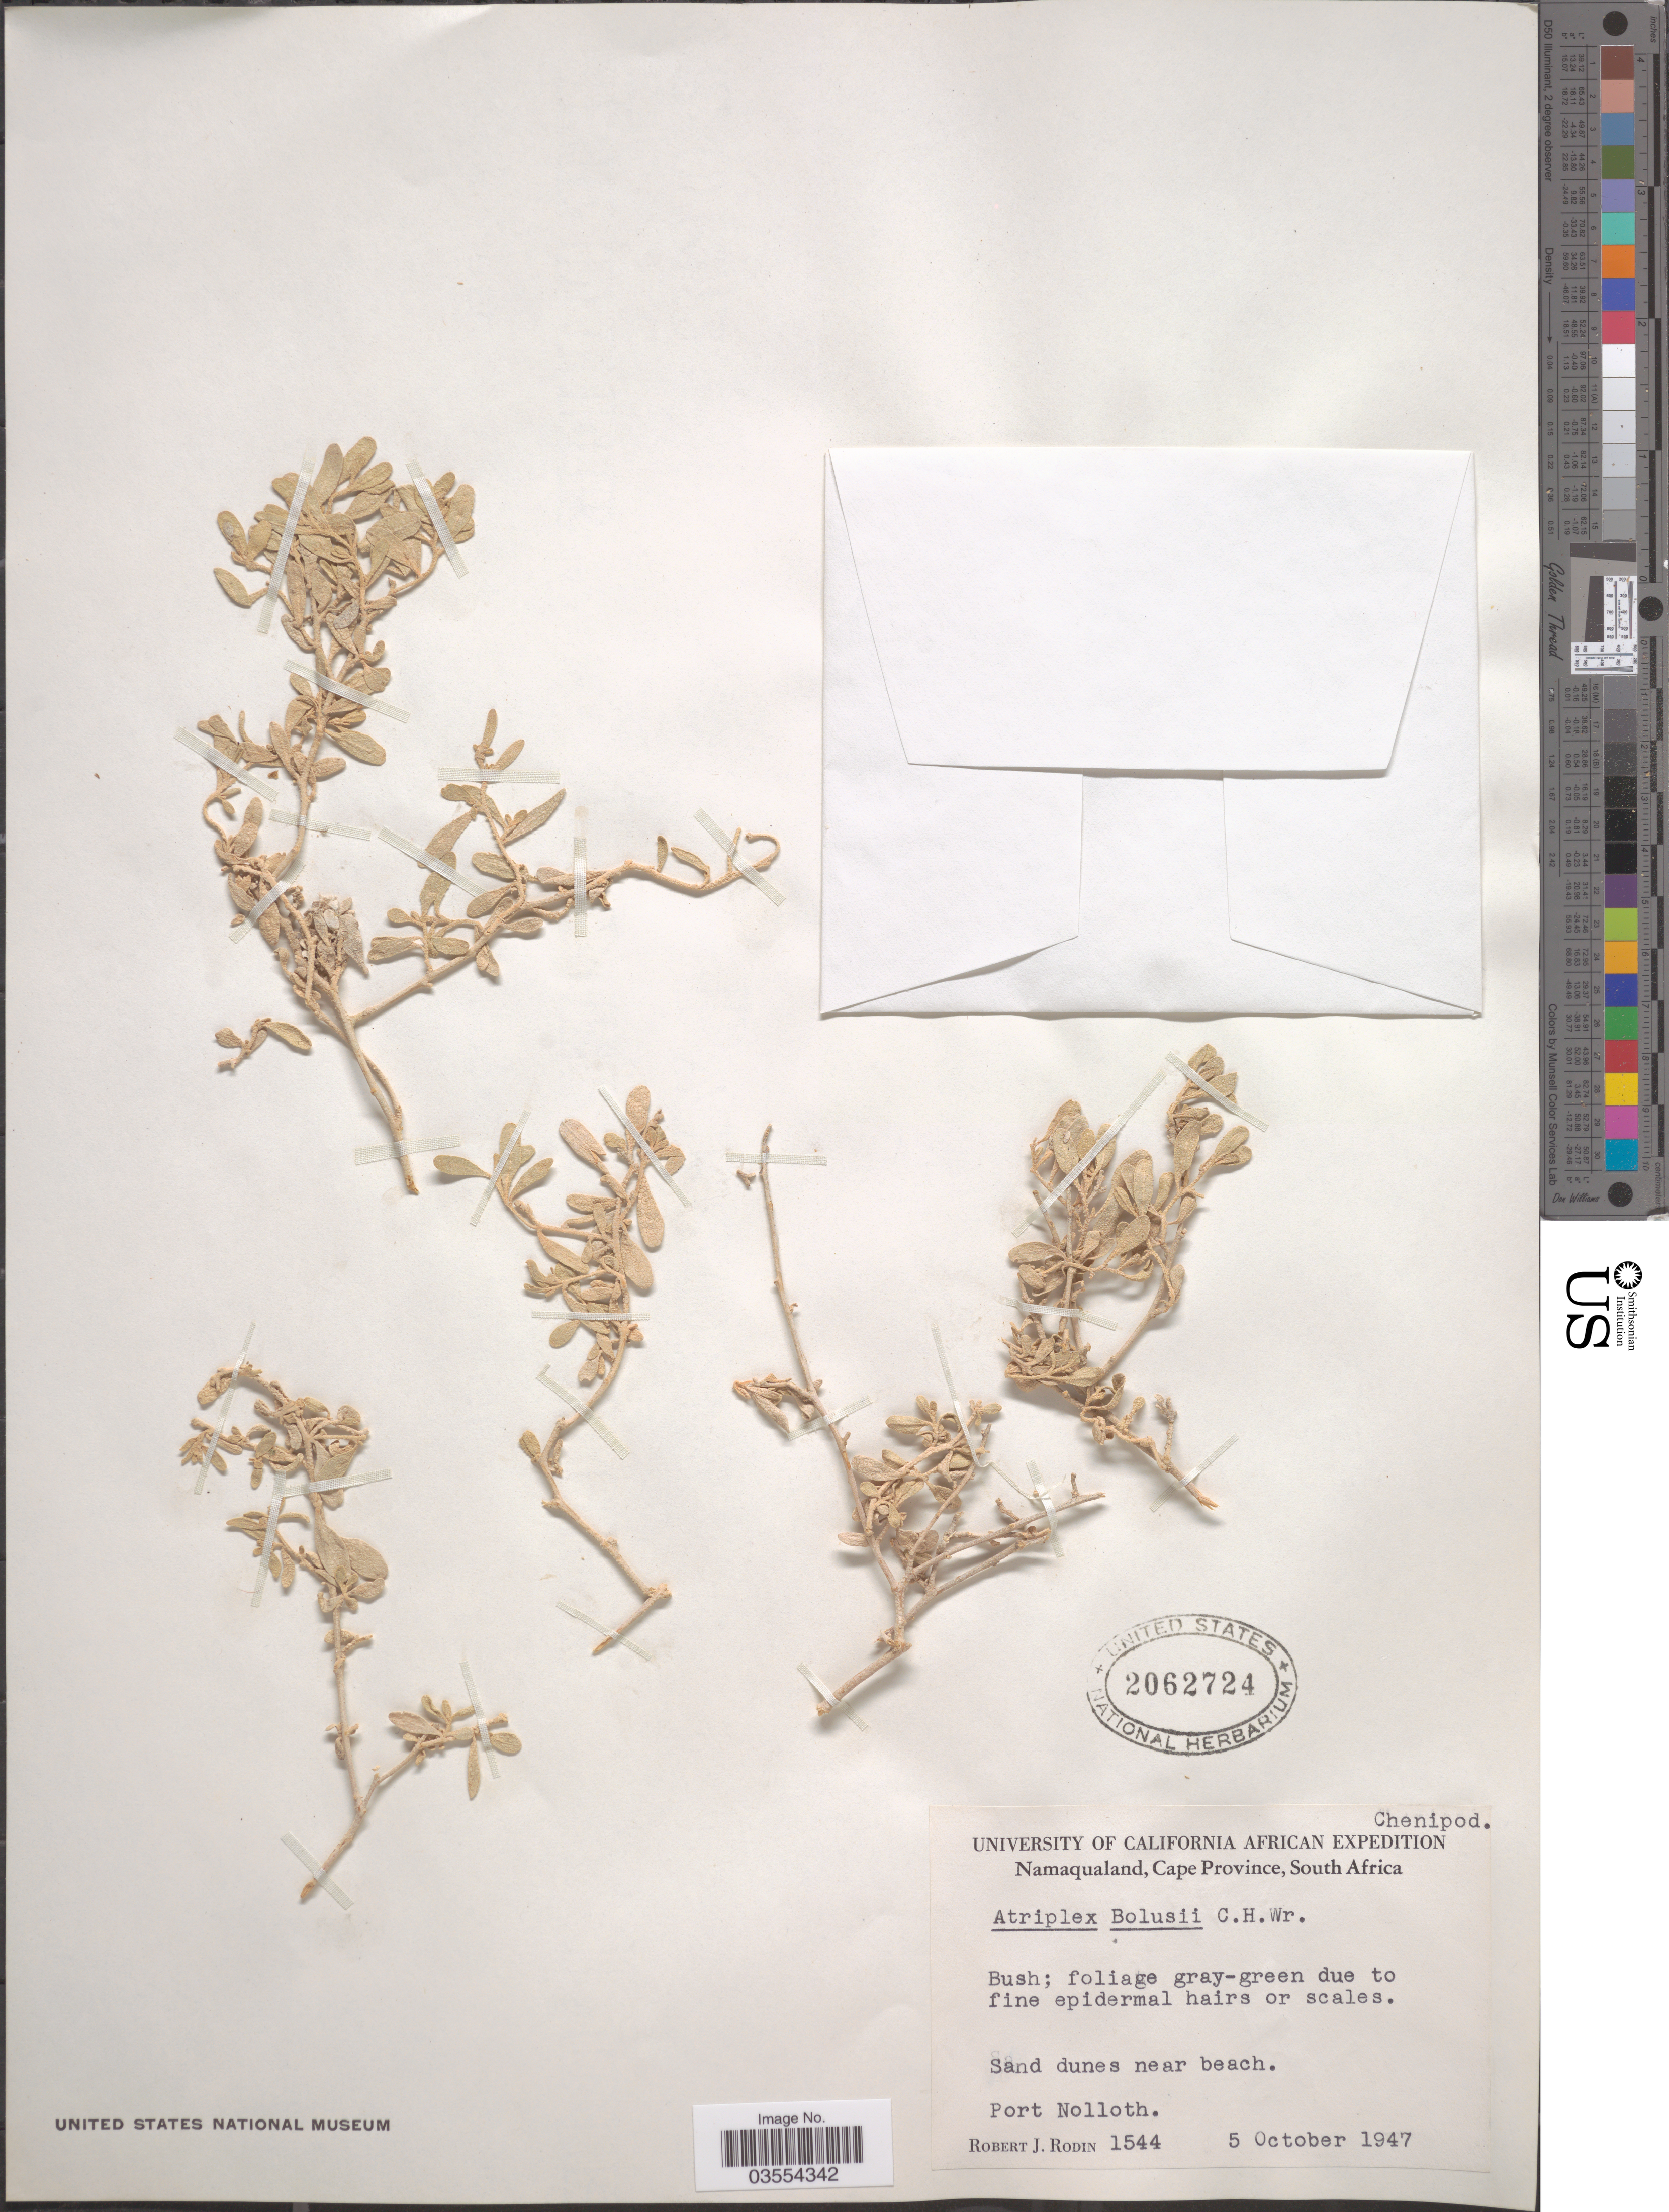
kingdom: Plantae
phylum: Tracheophyta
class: Magnoliopsida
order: Caryophyllales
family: Amaranthaceae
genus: Atriplex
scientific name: Atriplex bolusii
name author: C. Wright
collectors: R. J. Rodin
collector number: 1544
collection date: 1947-10-05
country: South Africa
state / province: Northern Cape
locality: Namaqualand, Sand dunes near beach. Port Nolloth.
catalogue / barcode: US 2062724